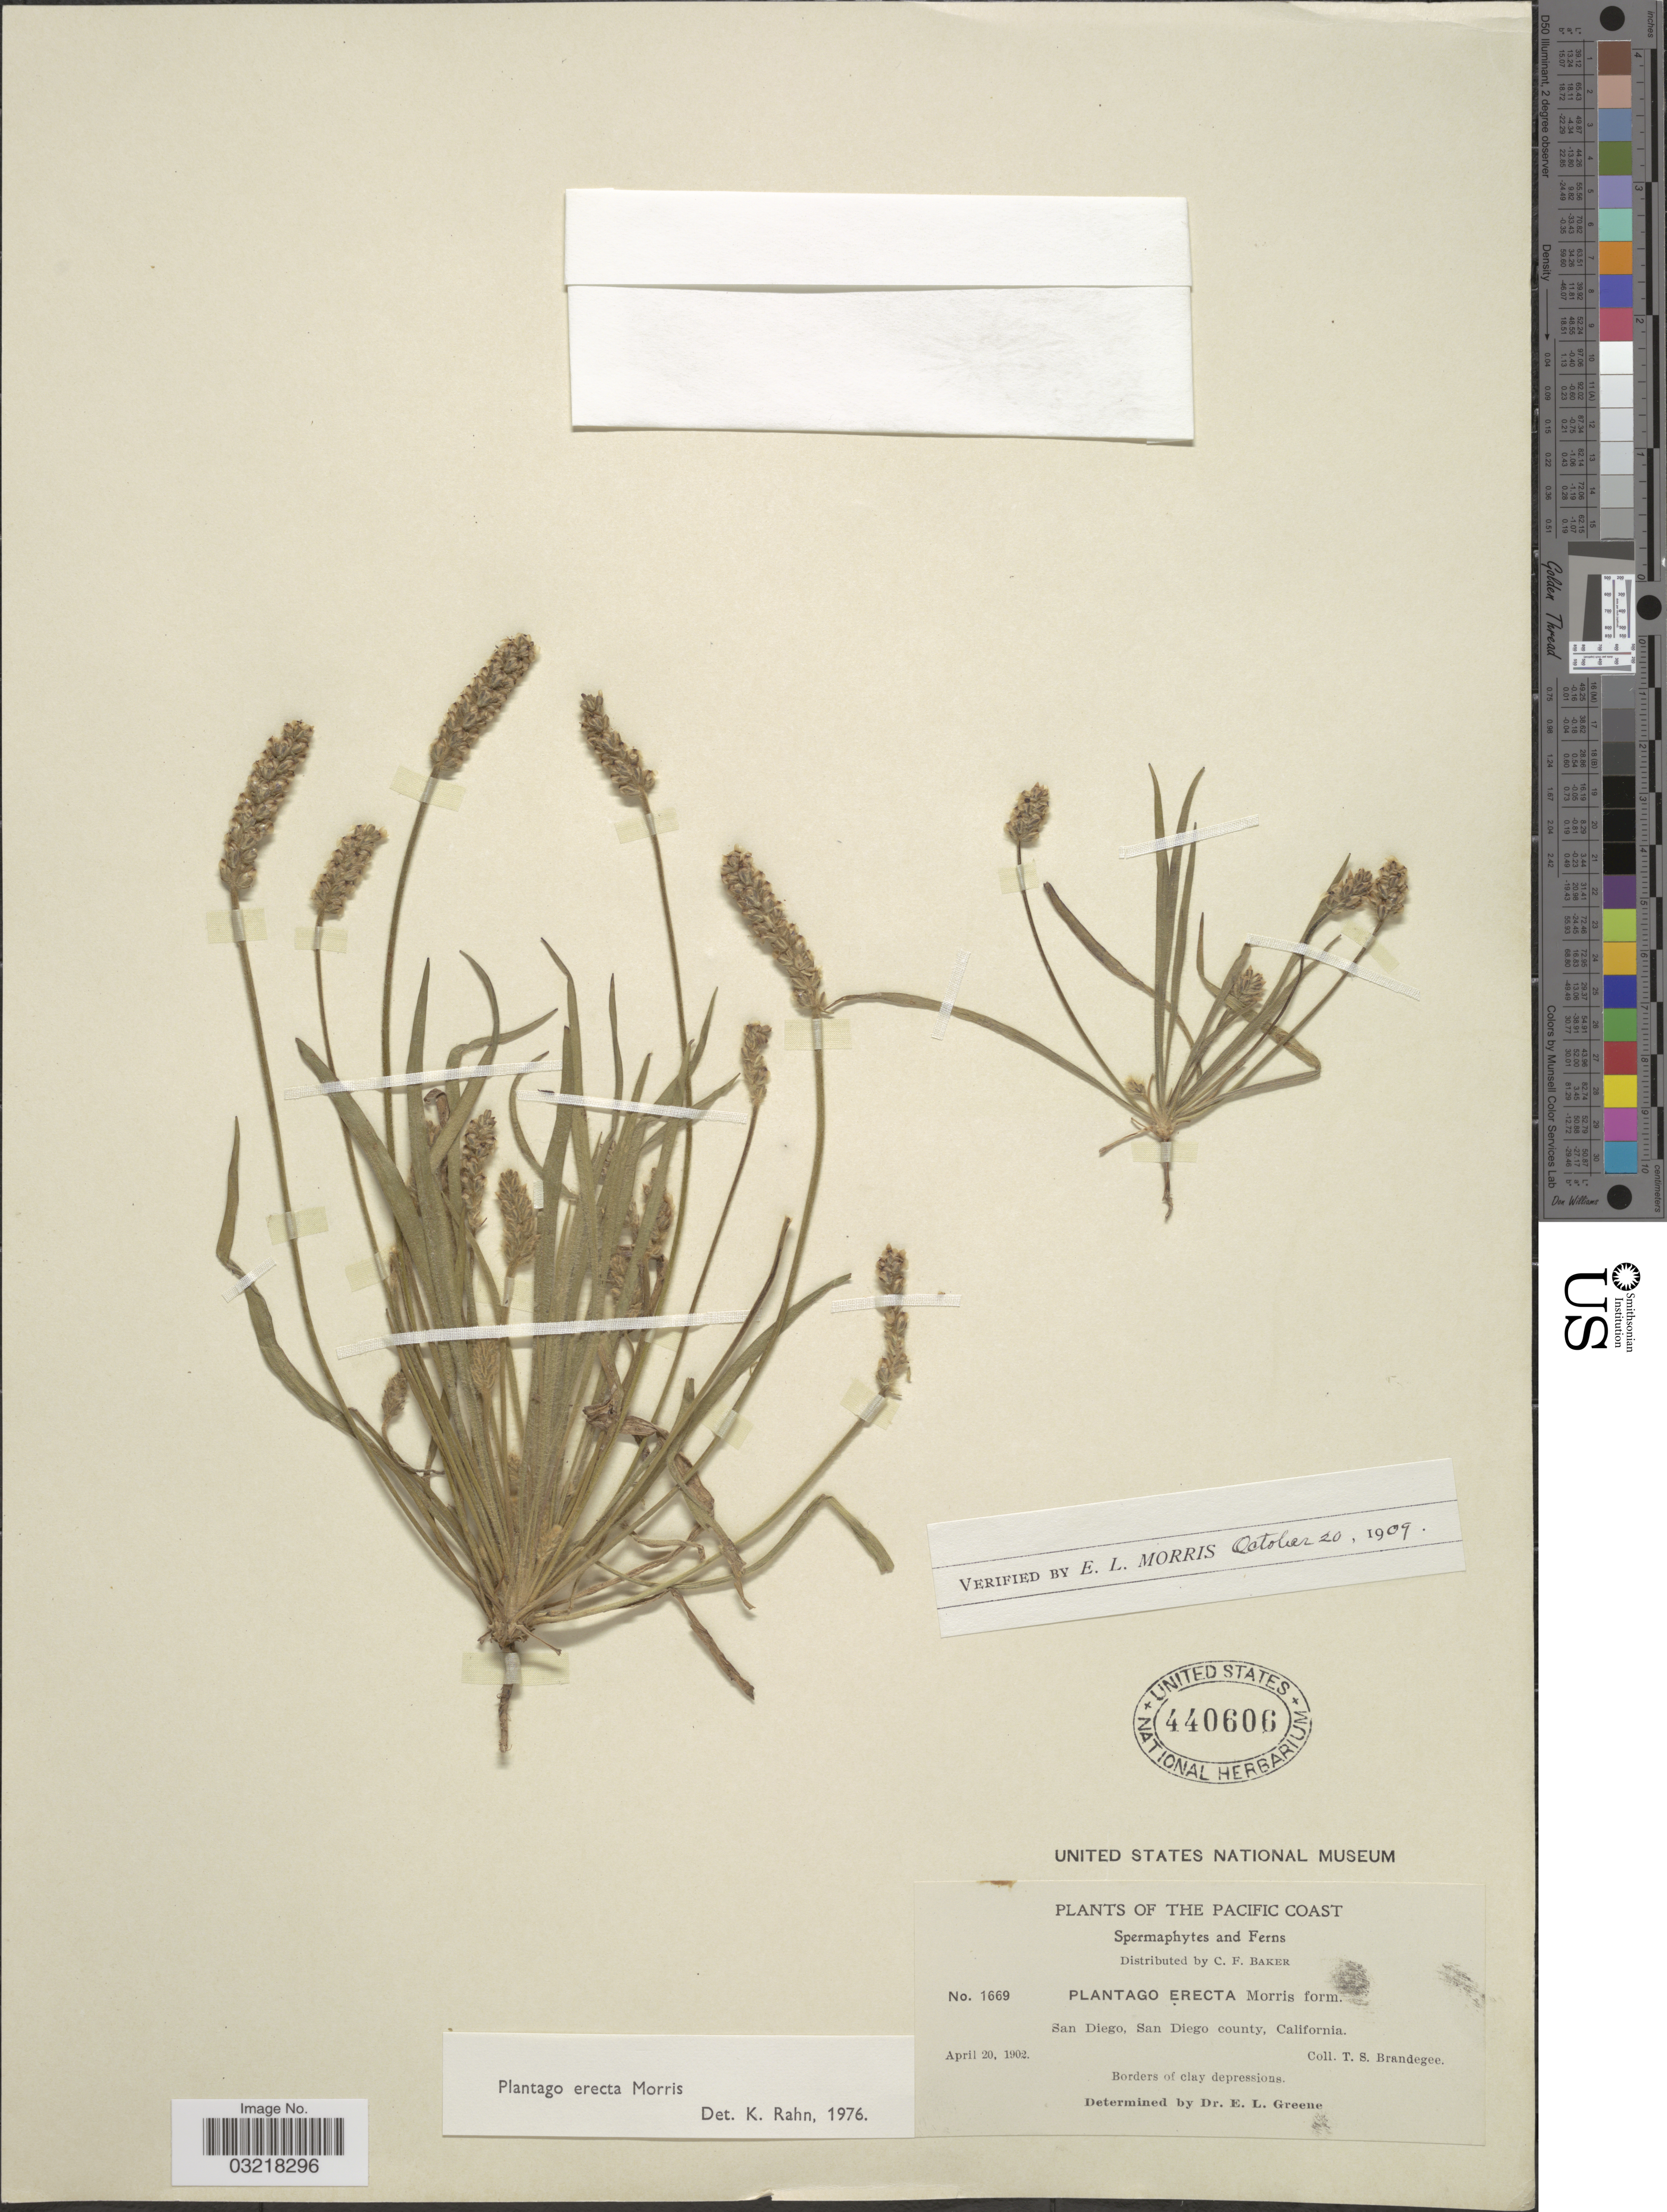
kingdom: Plantae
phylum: Tracheophyta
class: Magnoliopsida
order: Lamiales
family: Plantaginaceae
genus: Plantago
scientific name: Plantago erecta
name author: Morris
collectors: T. S. Brandegee (herbarium)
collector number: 1669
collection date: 1902-04-20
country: United States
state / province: California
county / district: San Diego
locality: The Pacific Coast. San Diego, San Diego county.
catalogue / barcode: US 440606